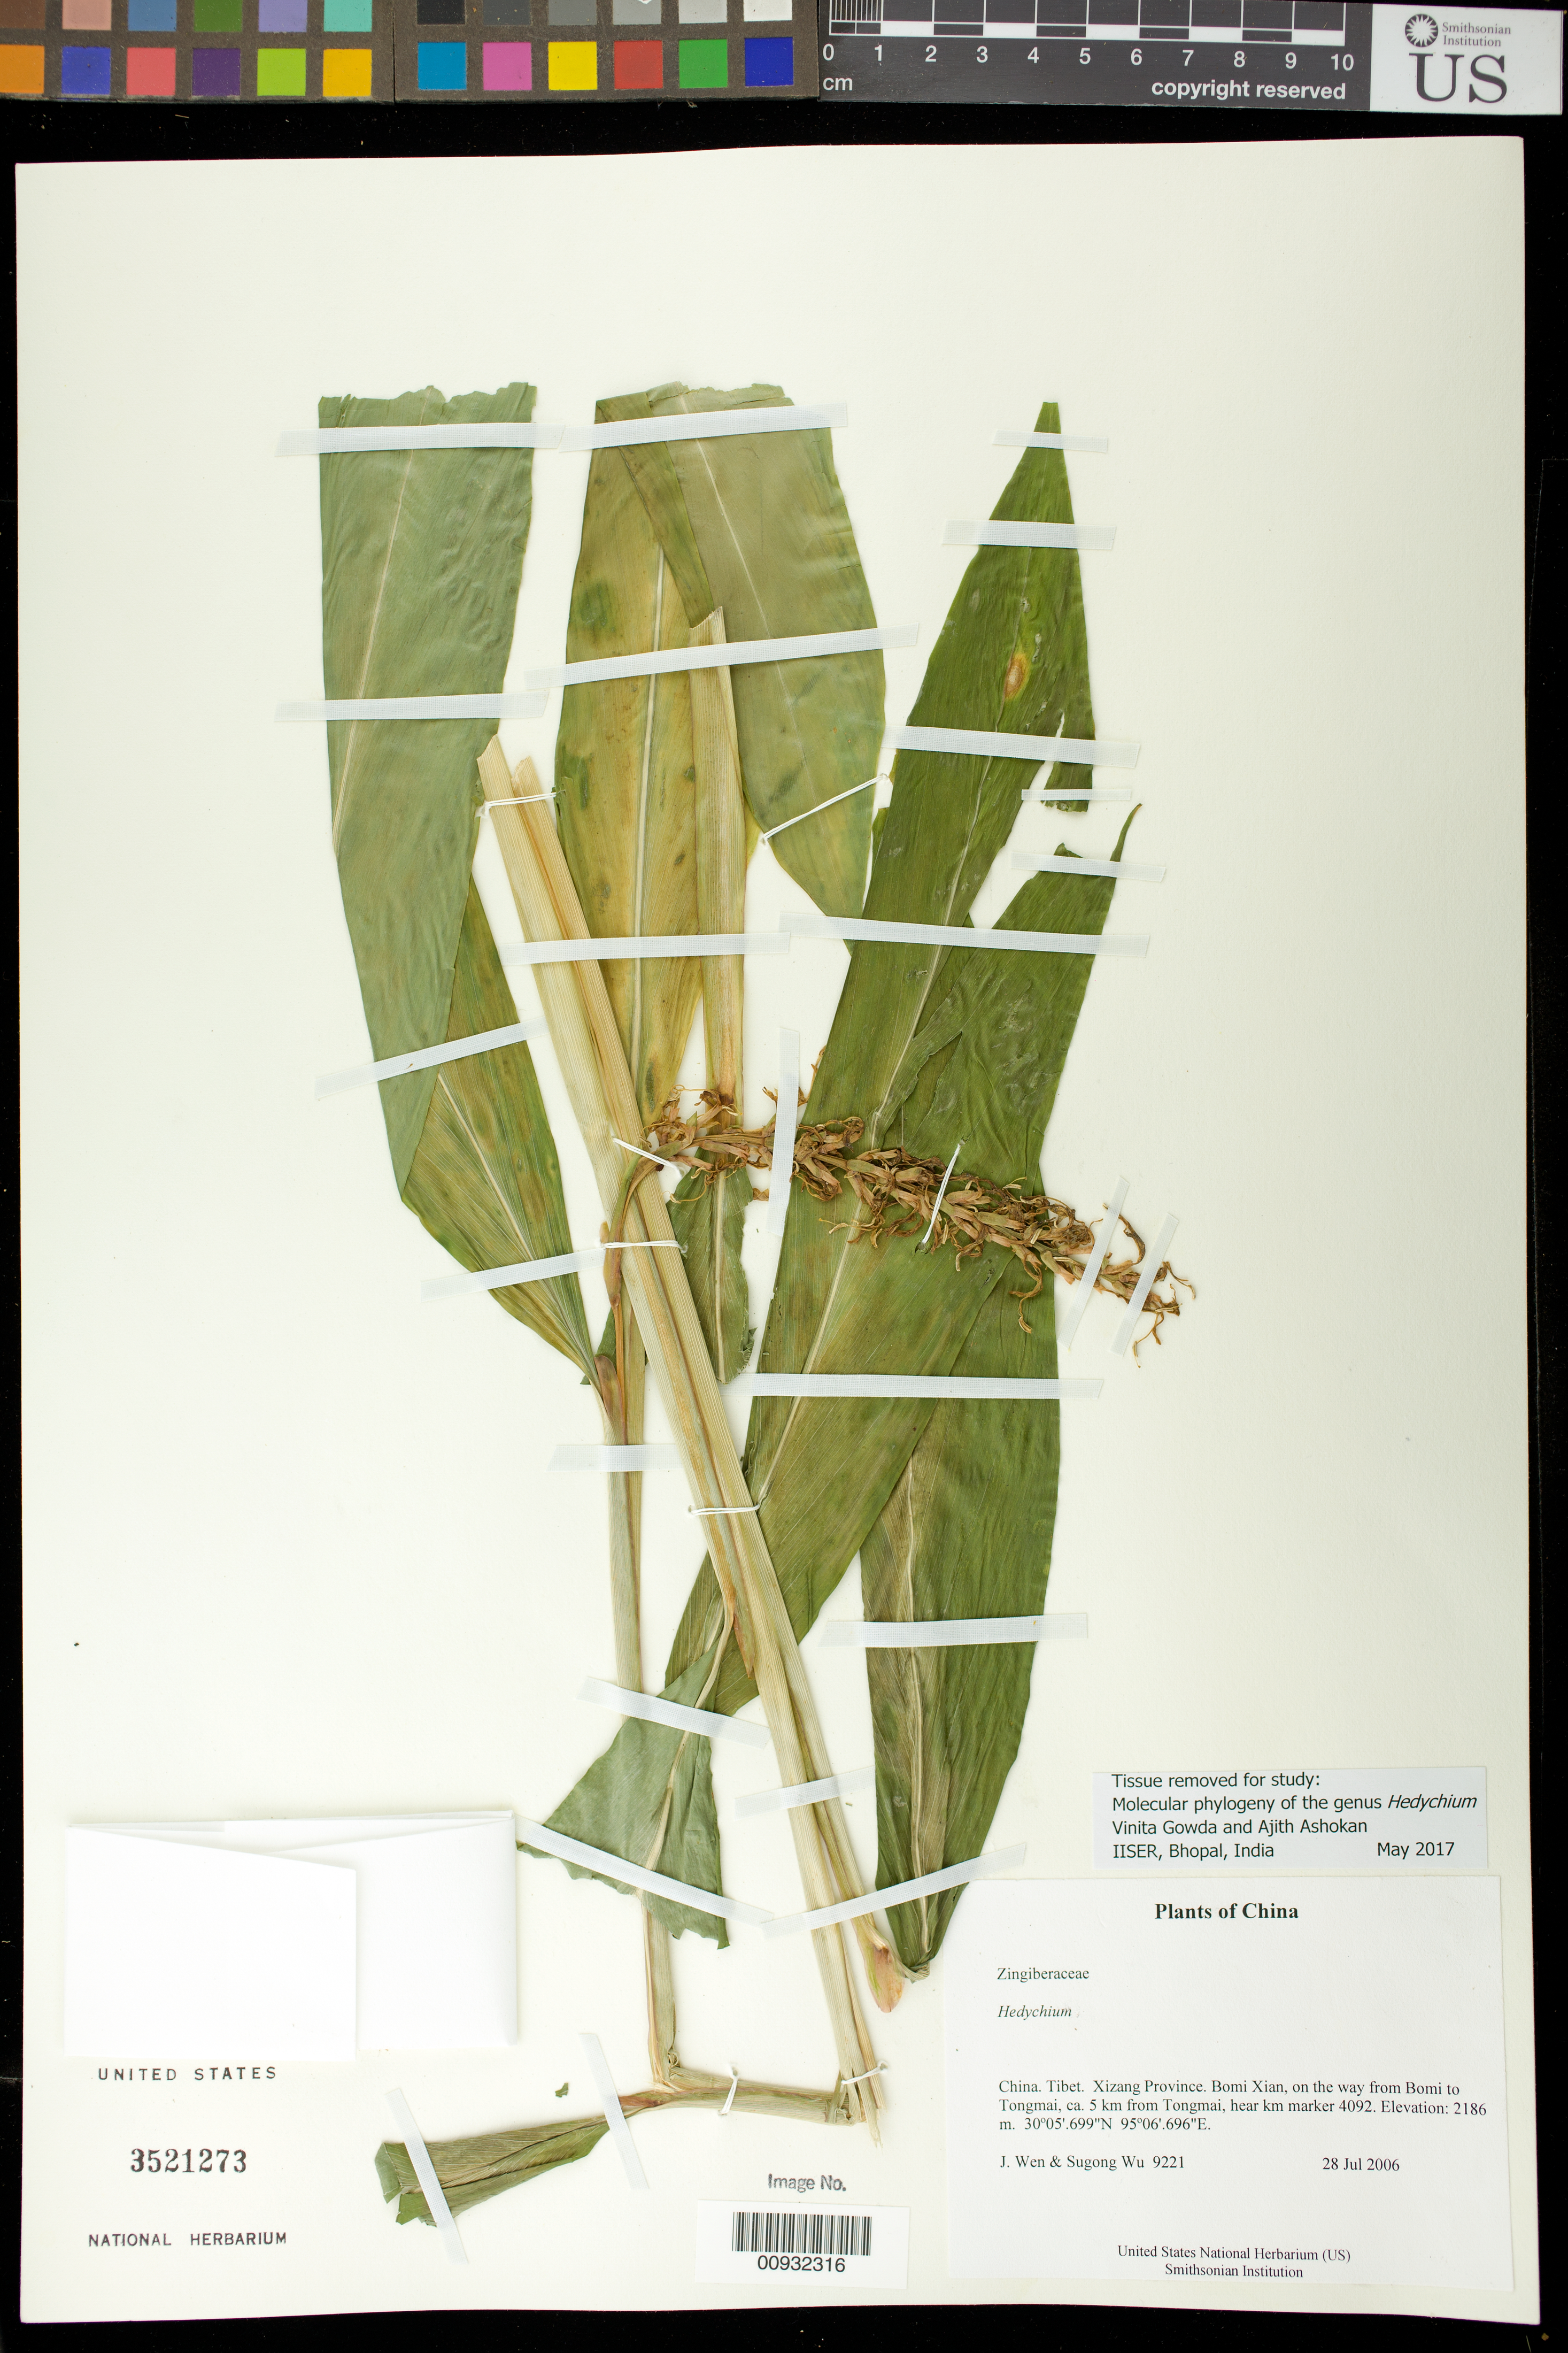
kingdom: Plantae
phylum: Tracheophyta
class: Liliopsida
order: Zingiberales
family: Zingiberaceae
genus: Hedychium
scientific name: Hedychium sp.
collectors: J. Wen & Sugong Wu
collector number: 9221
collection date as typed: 28 Jul 2006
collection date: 2006-07-28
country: China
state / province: Xizang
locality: Xizang Province. Bomi Xian, on the way from Bomi to Tongmai, ca. 5 km from Tongmai, hear km marker 4092.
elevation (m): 2186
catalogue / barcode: US 3521273